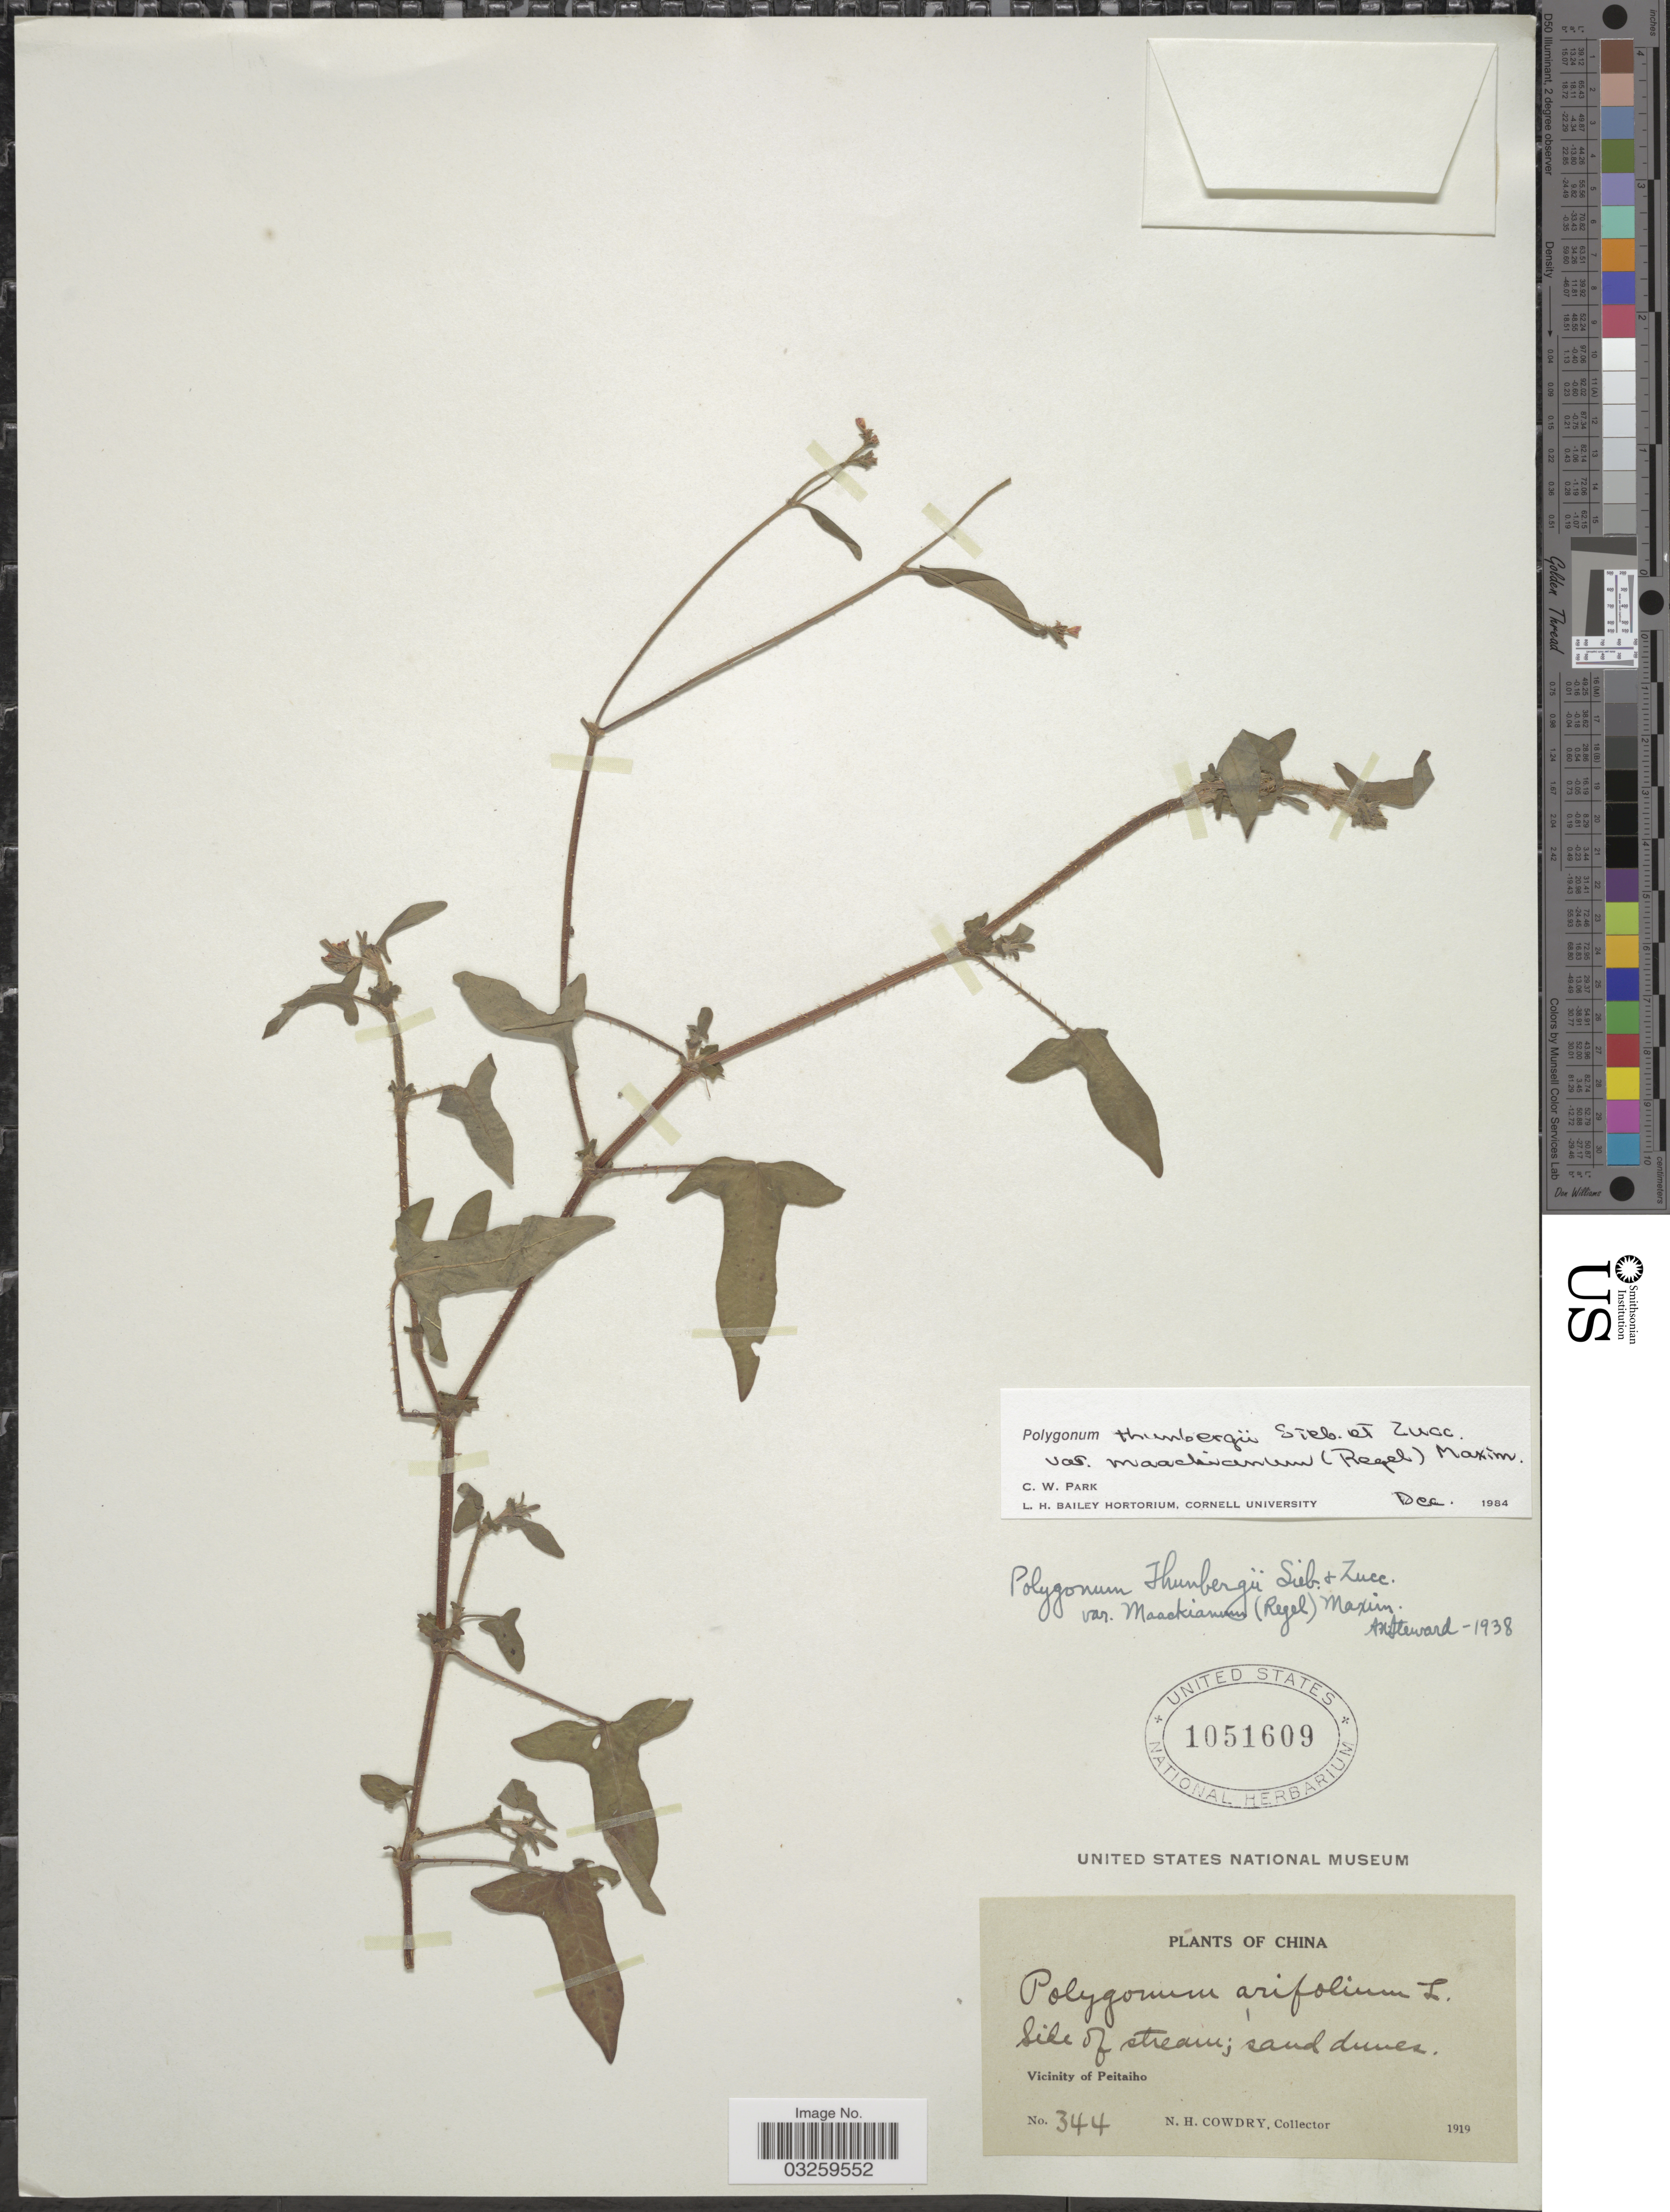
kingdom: Plantae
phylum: Tracheophyta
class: Magnoliopsida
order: Caryophyllales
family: Polygonaceae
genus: Polygonum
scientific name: Polygonum thunbergii var. maackianum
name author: (Regel) Maxim. ex Franch. & Sav.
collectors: N. H. Cowdry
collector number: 344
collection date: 1919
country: China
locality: Vicinity of Peitaiho.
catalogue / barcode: US 1051609